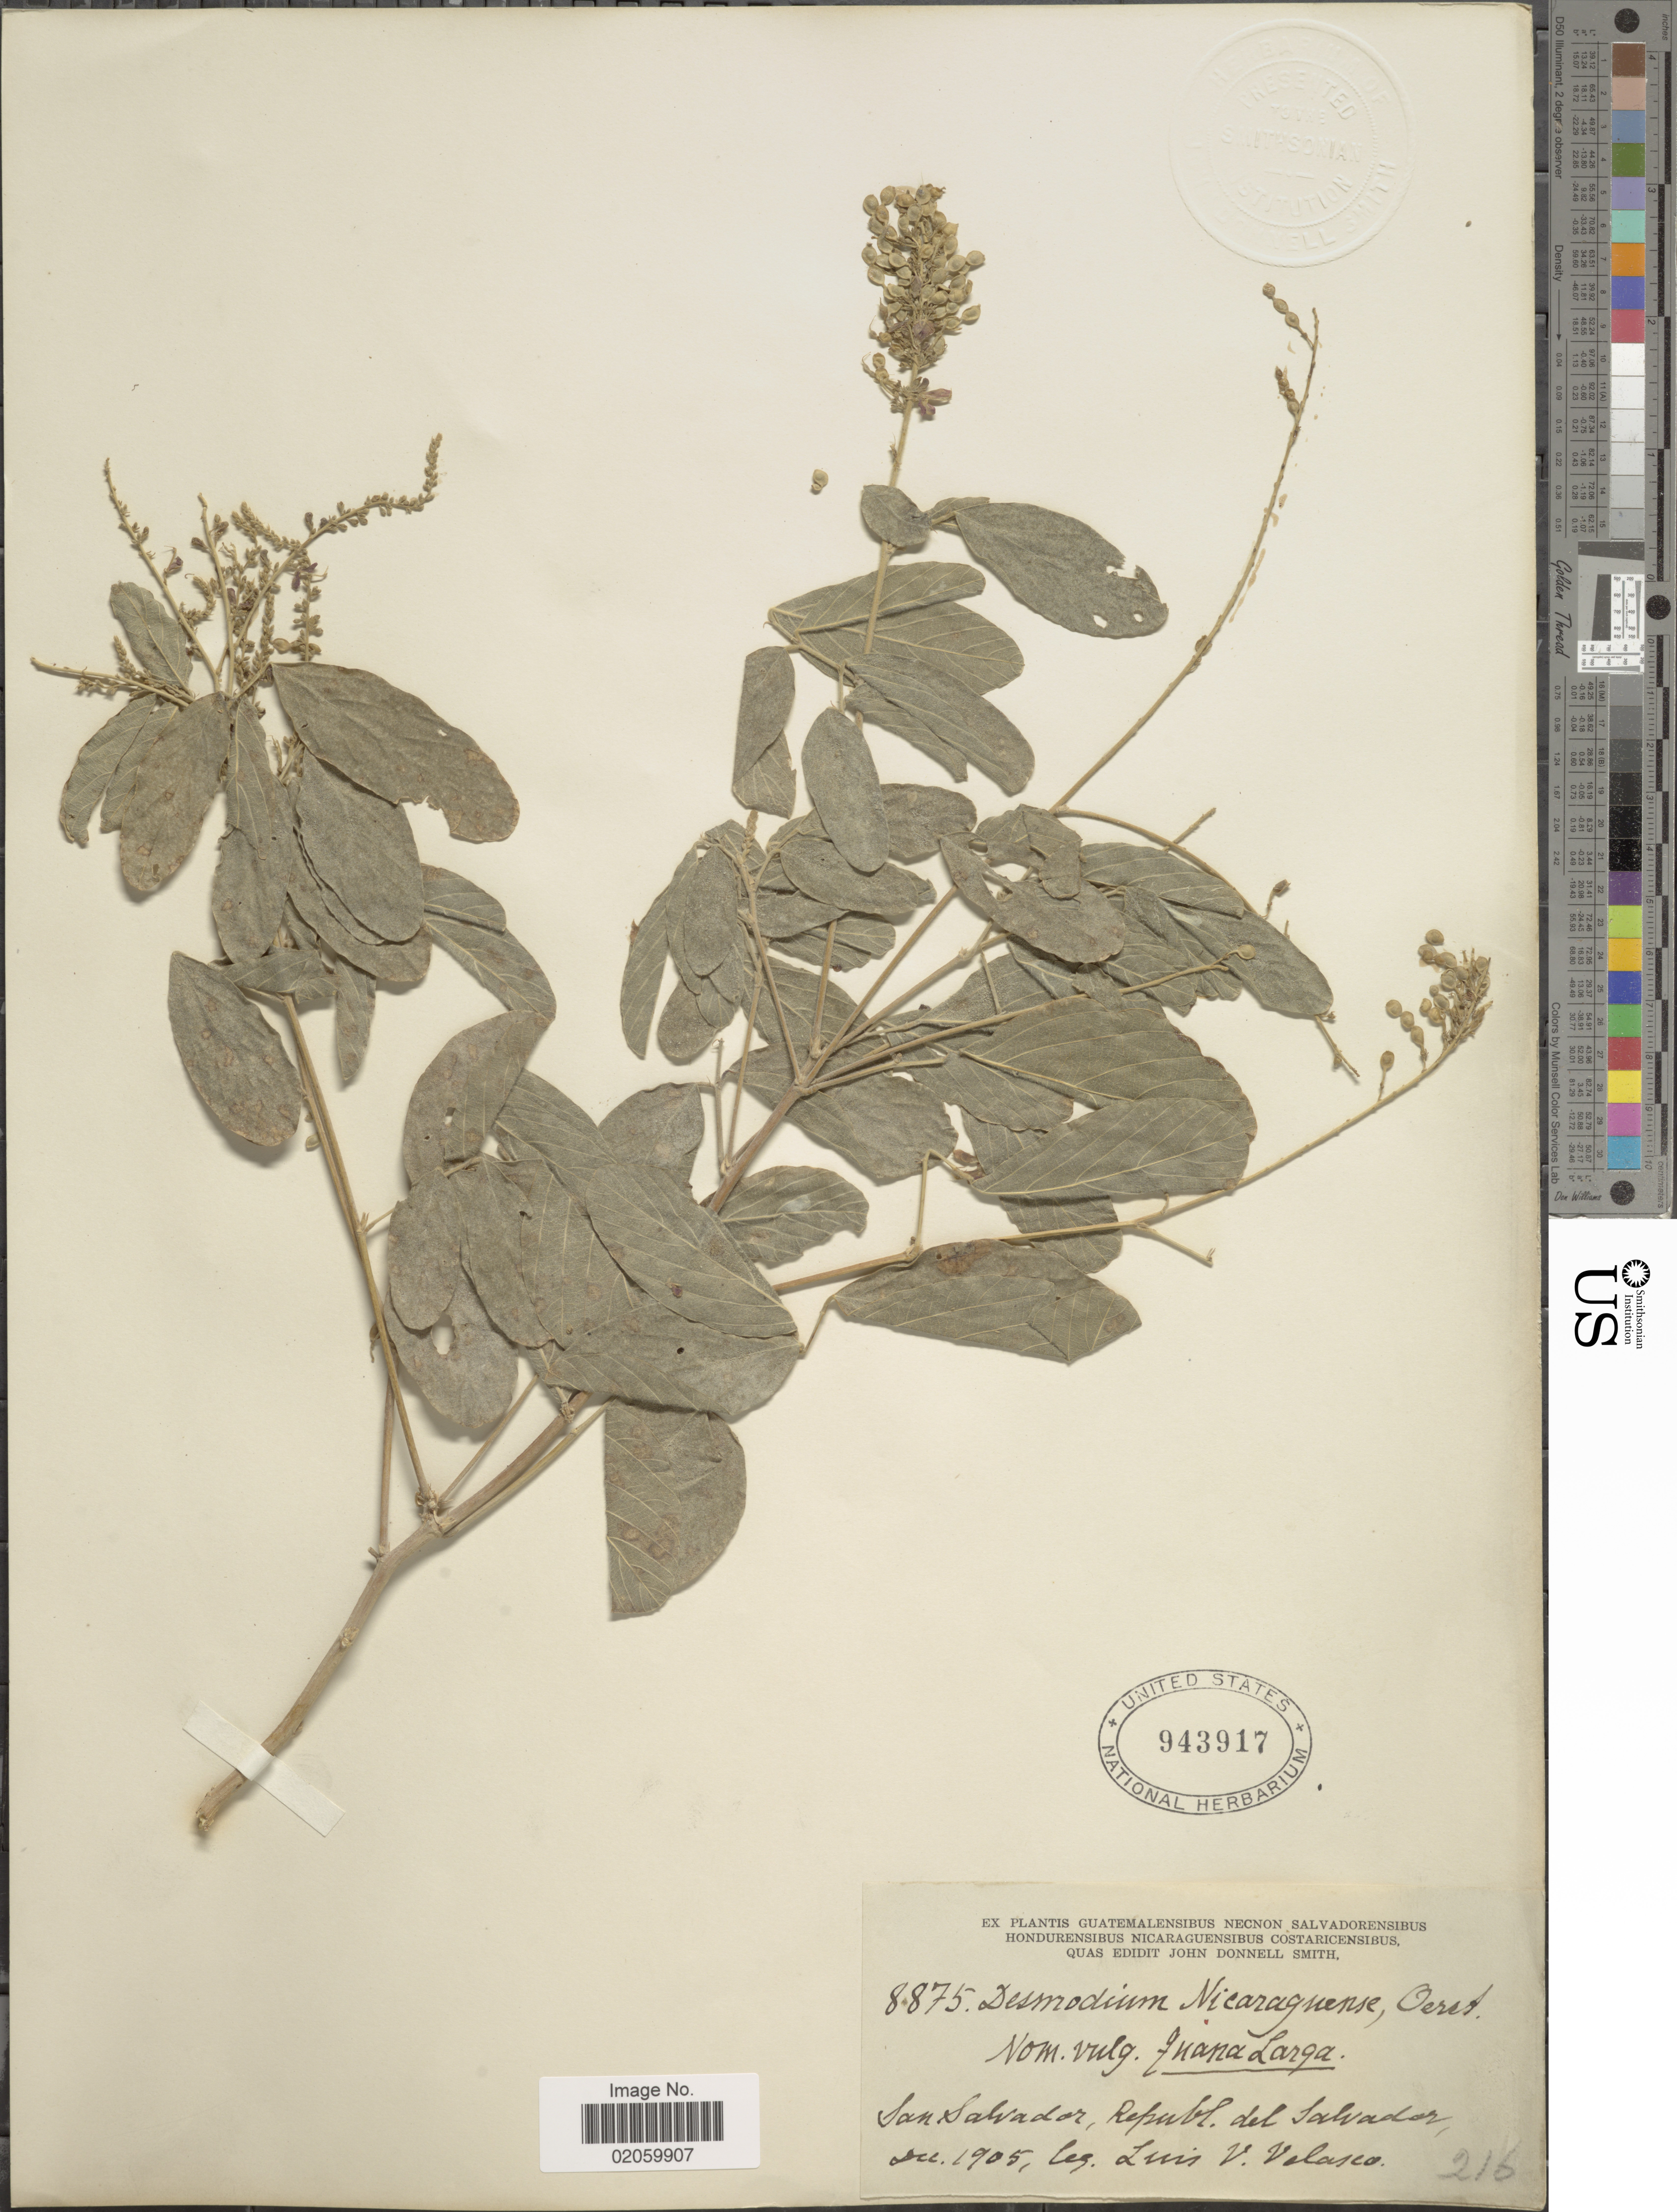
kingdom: Plantae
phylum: Tracheophyta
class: Magnoliopsida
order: Fabales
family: Fabaceae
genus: Desmodium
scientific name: Desmodium nicaraguense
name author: Oerst.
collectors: L. Velasco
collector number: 8875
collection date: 1905-12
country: El Salvador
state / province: San Salvador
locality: Republ. del Salvador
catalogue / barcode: US 943917